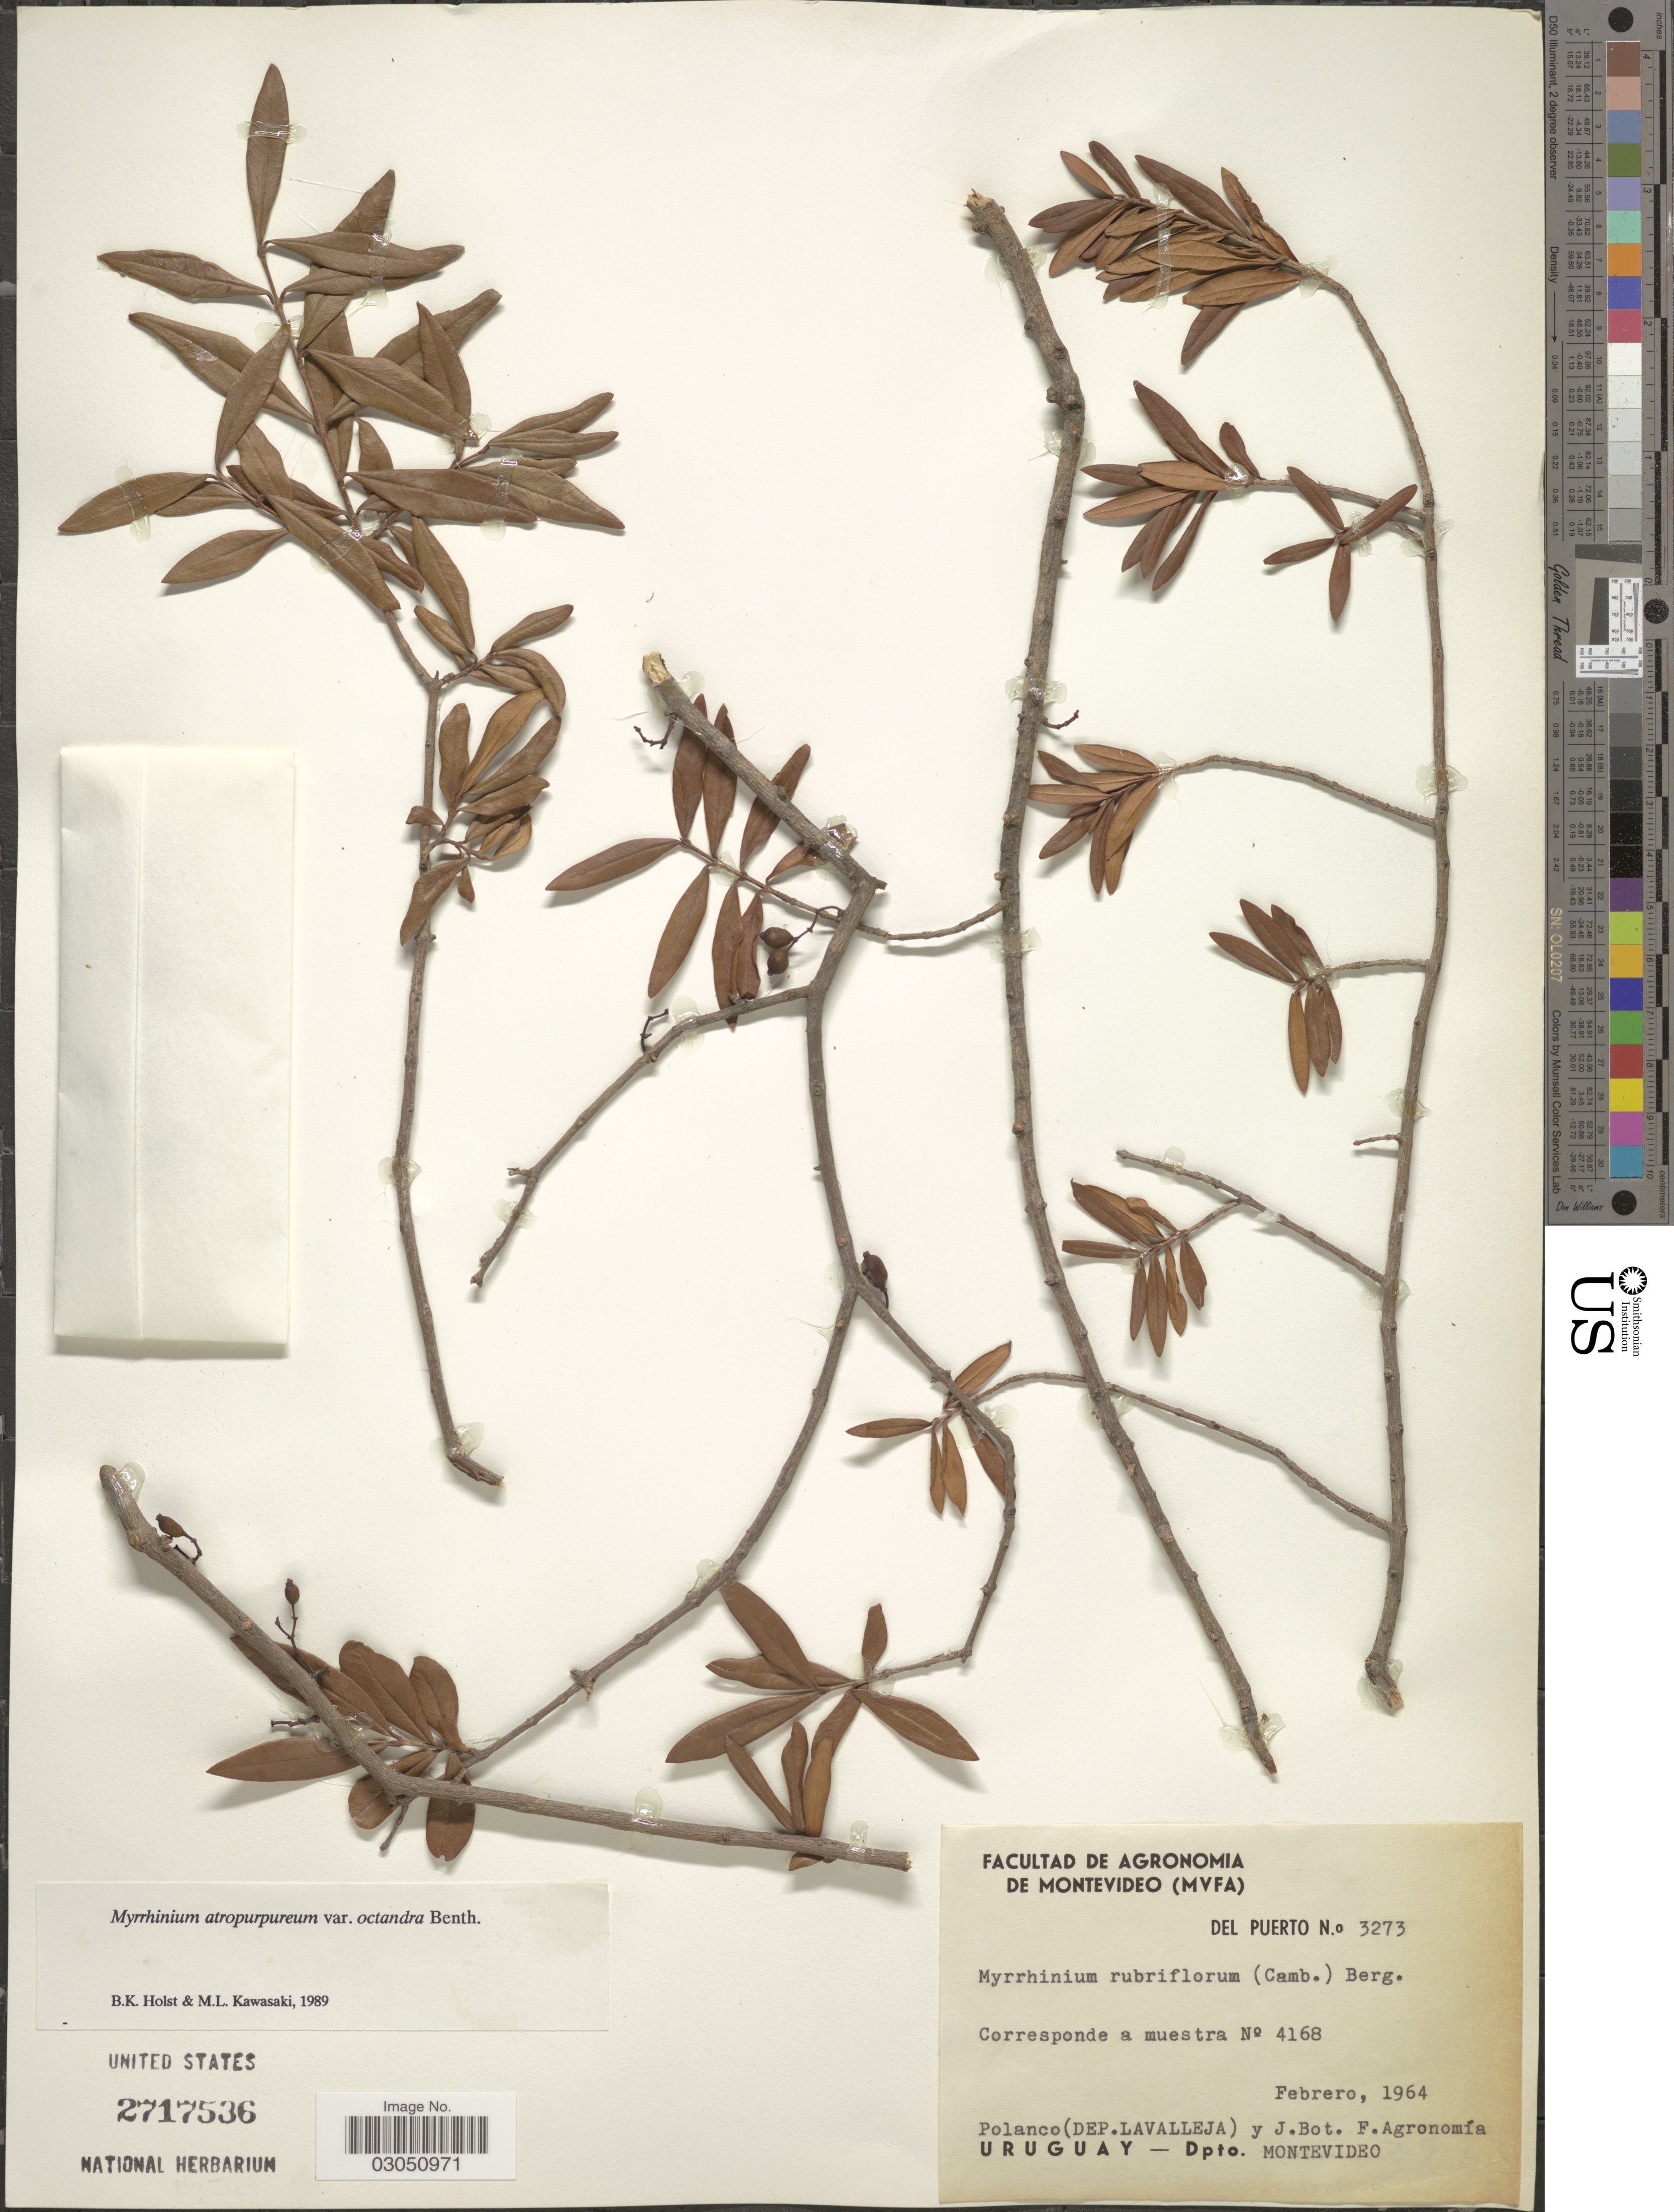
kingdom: Plantae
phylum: Tracheophyta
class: Magnoliopsida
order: Myrtales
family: Myrtaceae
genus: Myrrhinium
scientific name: Myrrhinium atropurpureum var. octandrum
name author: Benth.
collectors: Del Puerto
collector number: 3273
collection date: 1964-02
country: Uruguay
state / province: Montevideo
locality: Polanco (Dep. Lavalleja) y J. Bot. F. Agronomía. Dpto. Montevideo.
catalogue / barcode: US 2717536